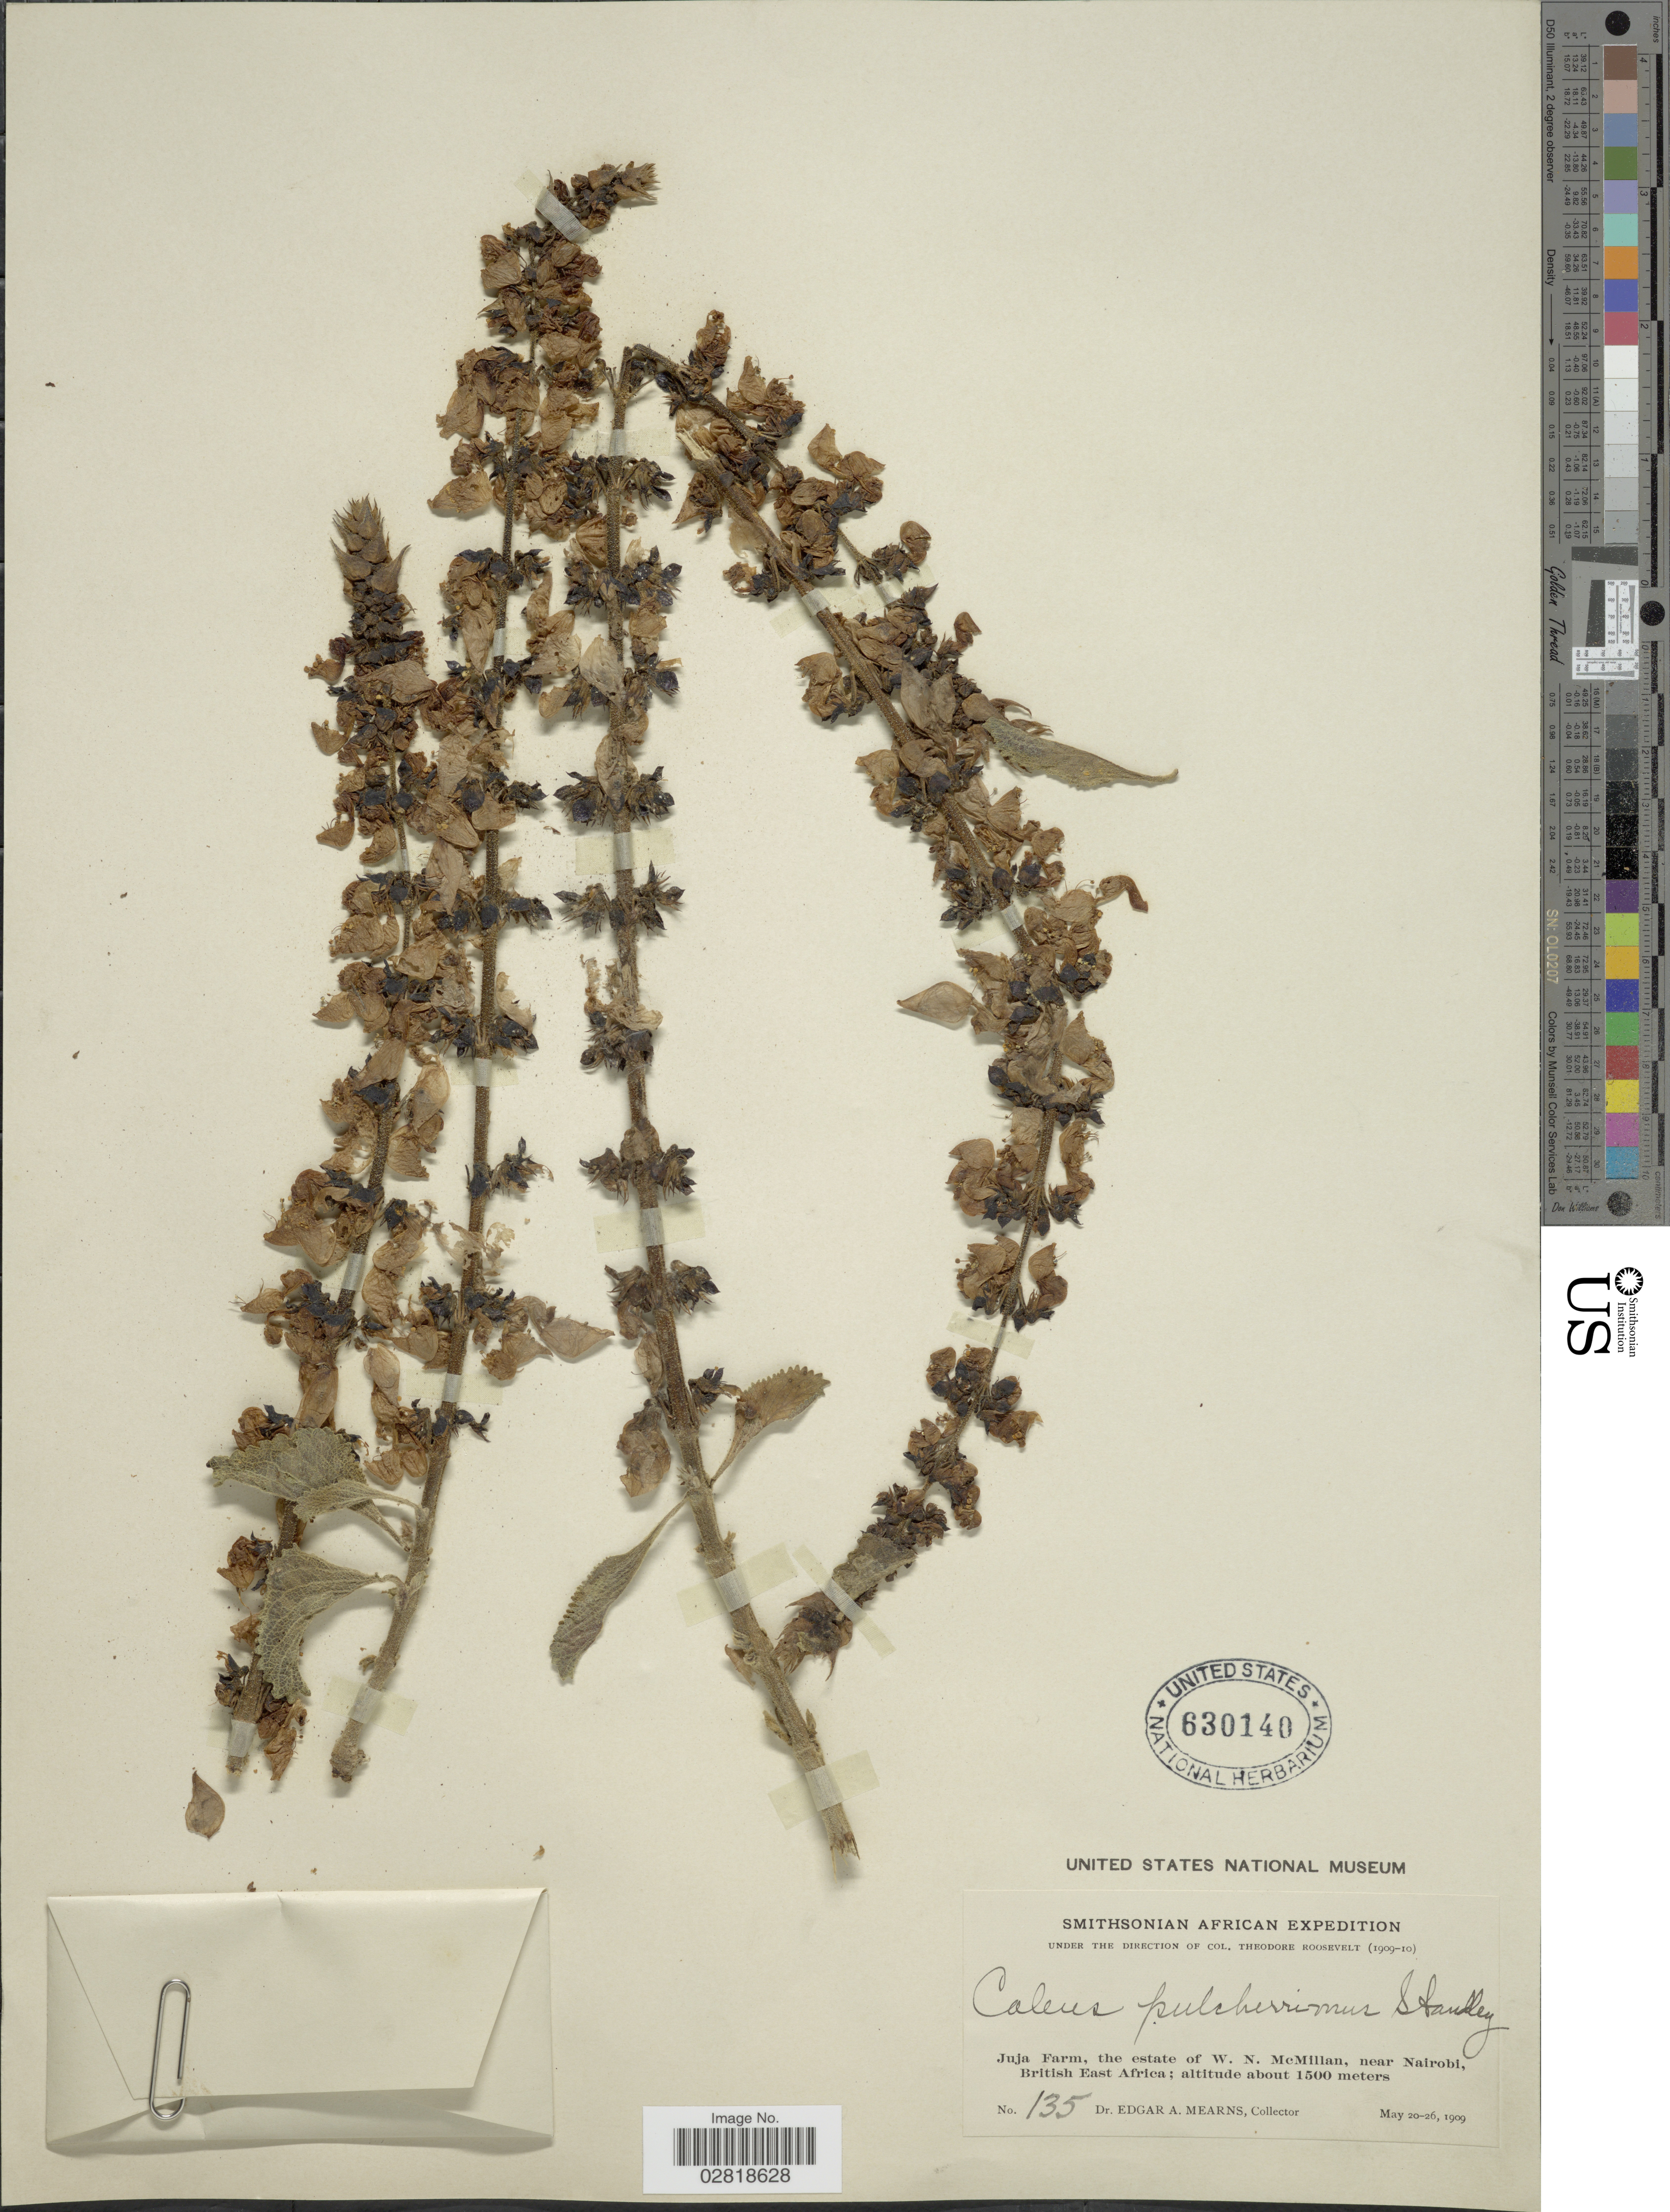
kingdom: Plantae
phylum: Tracheophyta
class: Magnoliopsida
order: Lamiales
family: Lamiaceae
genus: Plectranthus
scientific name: Plectranthus pulcherissimus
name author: A.J. Paton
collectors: E. A. Mearns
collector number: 135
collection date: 1909-05-20/1909-05-26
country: Kenya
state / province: Nairobi Area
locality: Juja Farm, the estate of W.N. McMillan, near Nairobi, British East Africa.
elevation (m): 1500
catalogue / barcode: US 630140